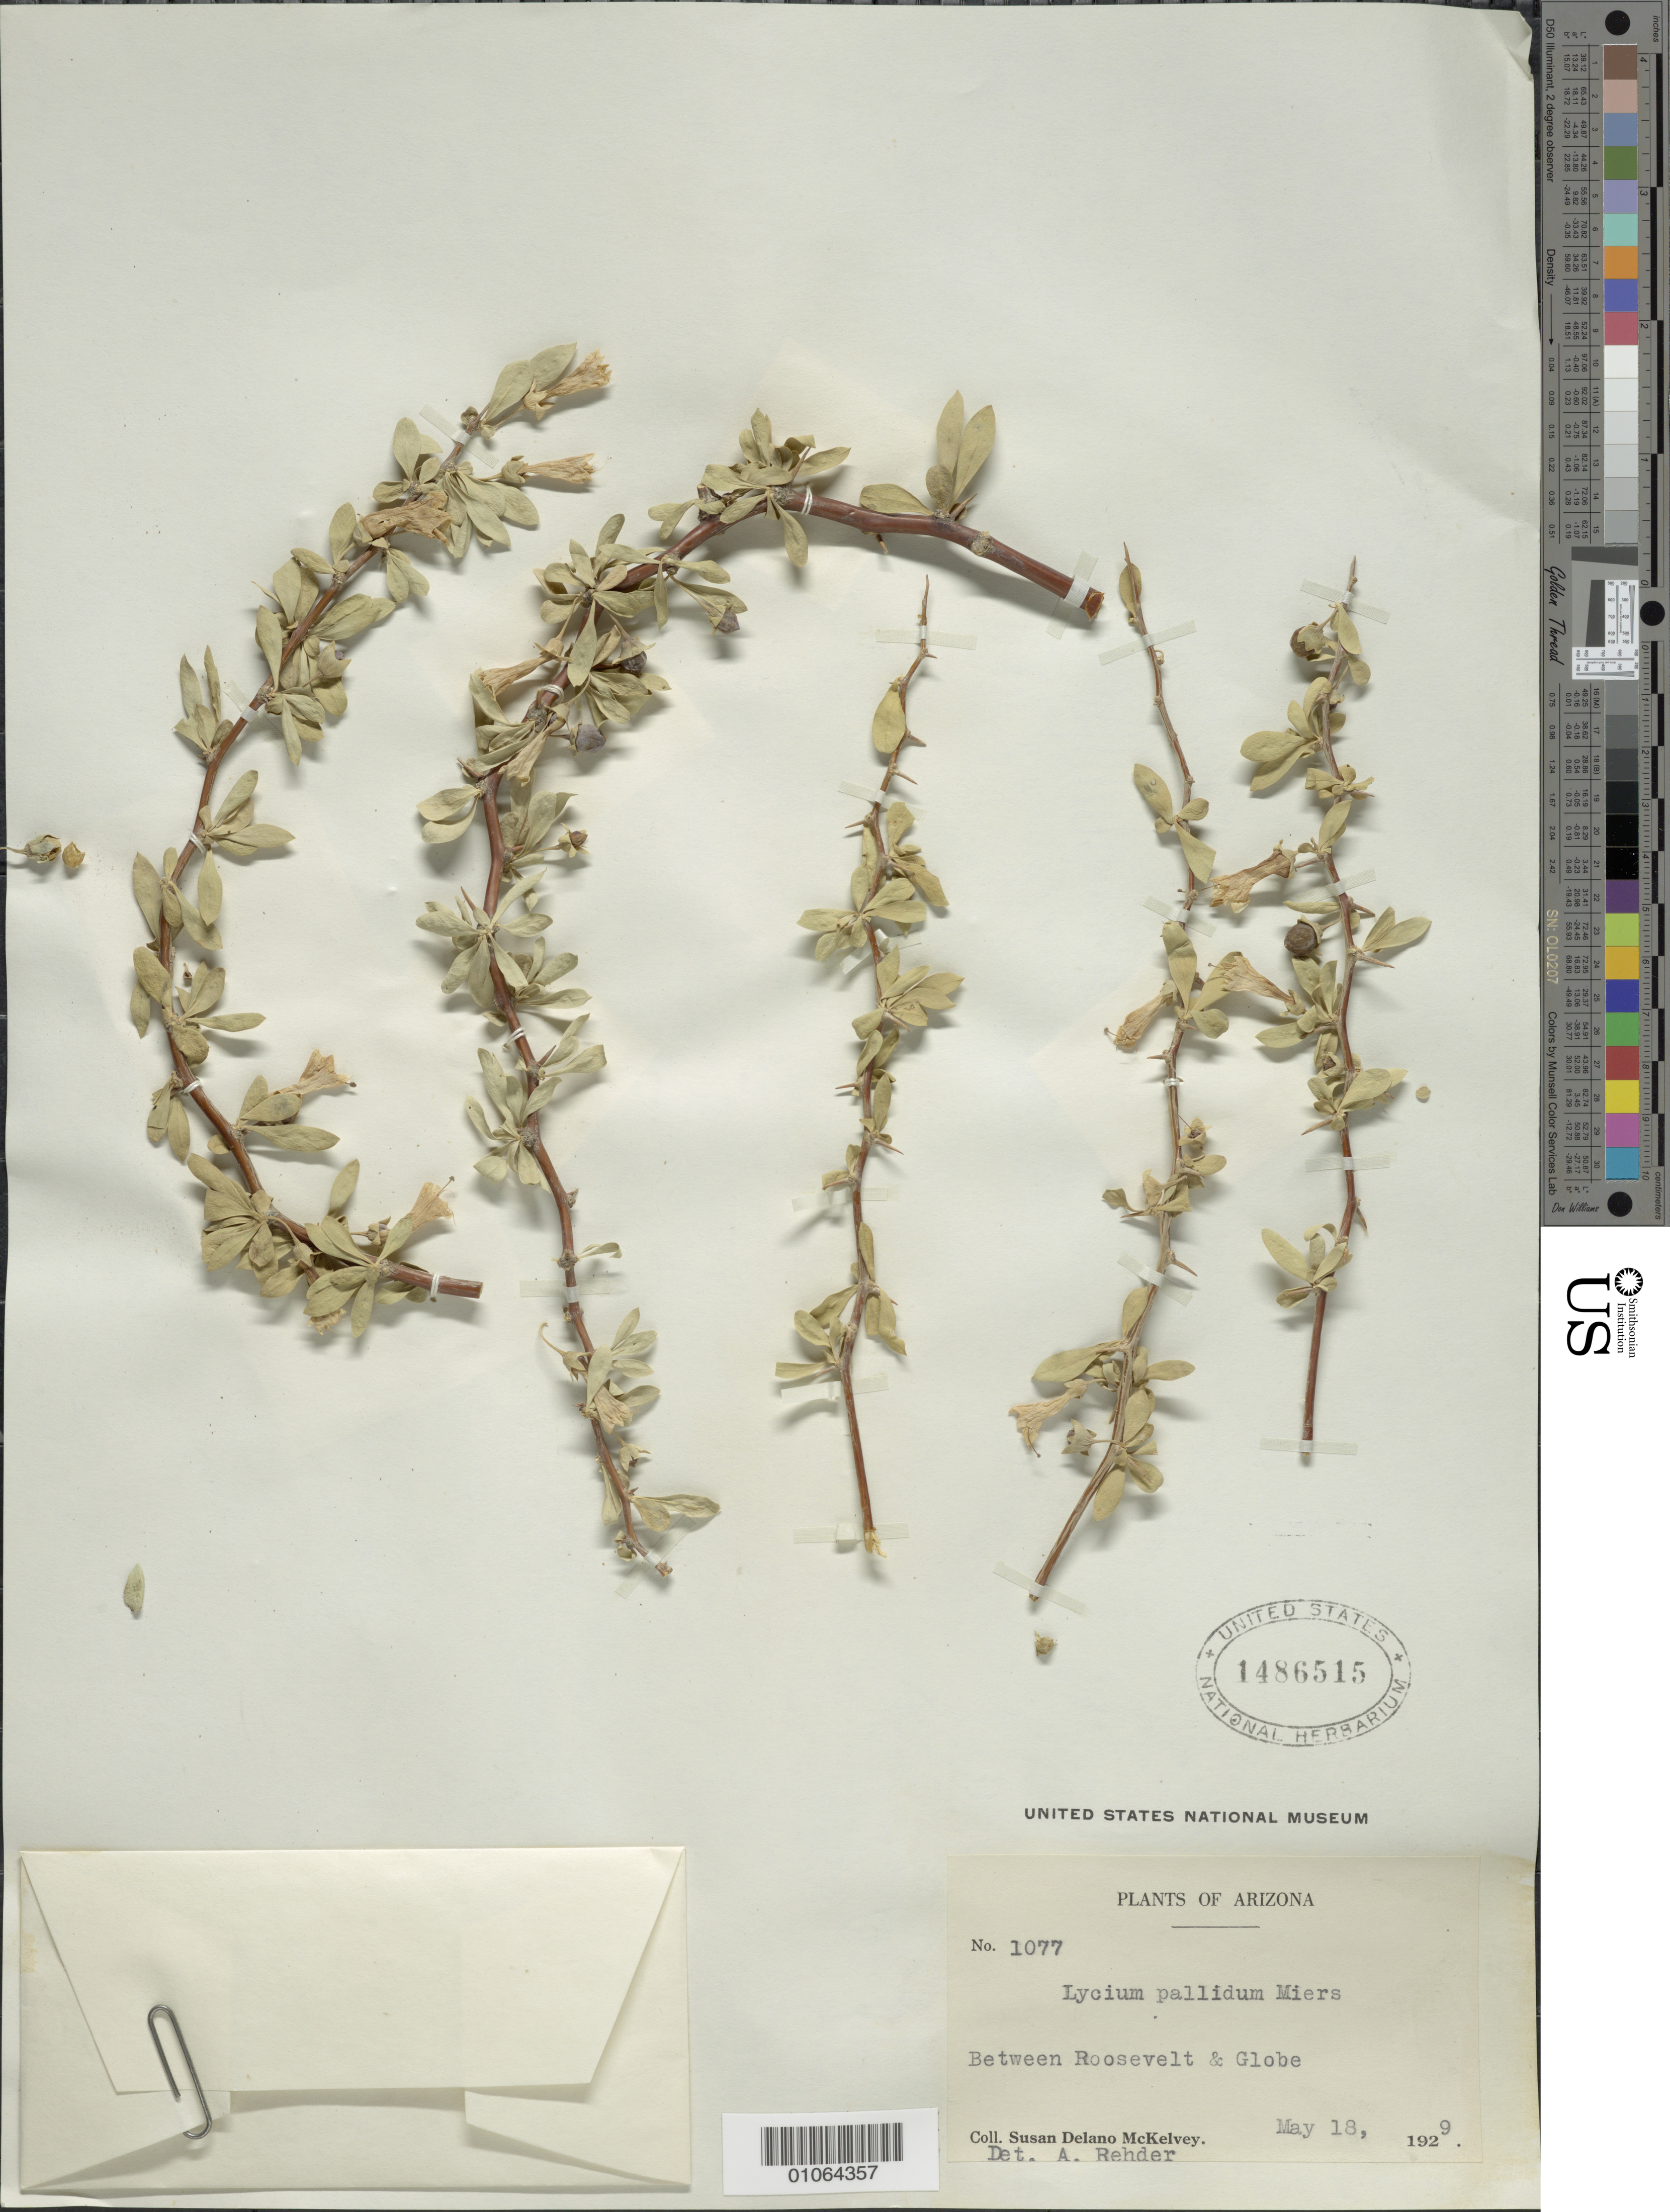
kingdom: Plantae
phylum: Tracheophyta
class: Magnoliopsida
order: Solanales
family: Solanaceae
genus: Lycium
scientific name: Lycium pallidum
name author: Miers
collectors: S. A. McKelvey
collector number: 1077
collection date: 1929-05-18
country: United States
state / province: Arizona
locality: Between Roosevelt & Globe.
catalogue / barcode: US 1486515